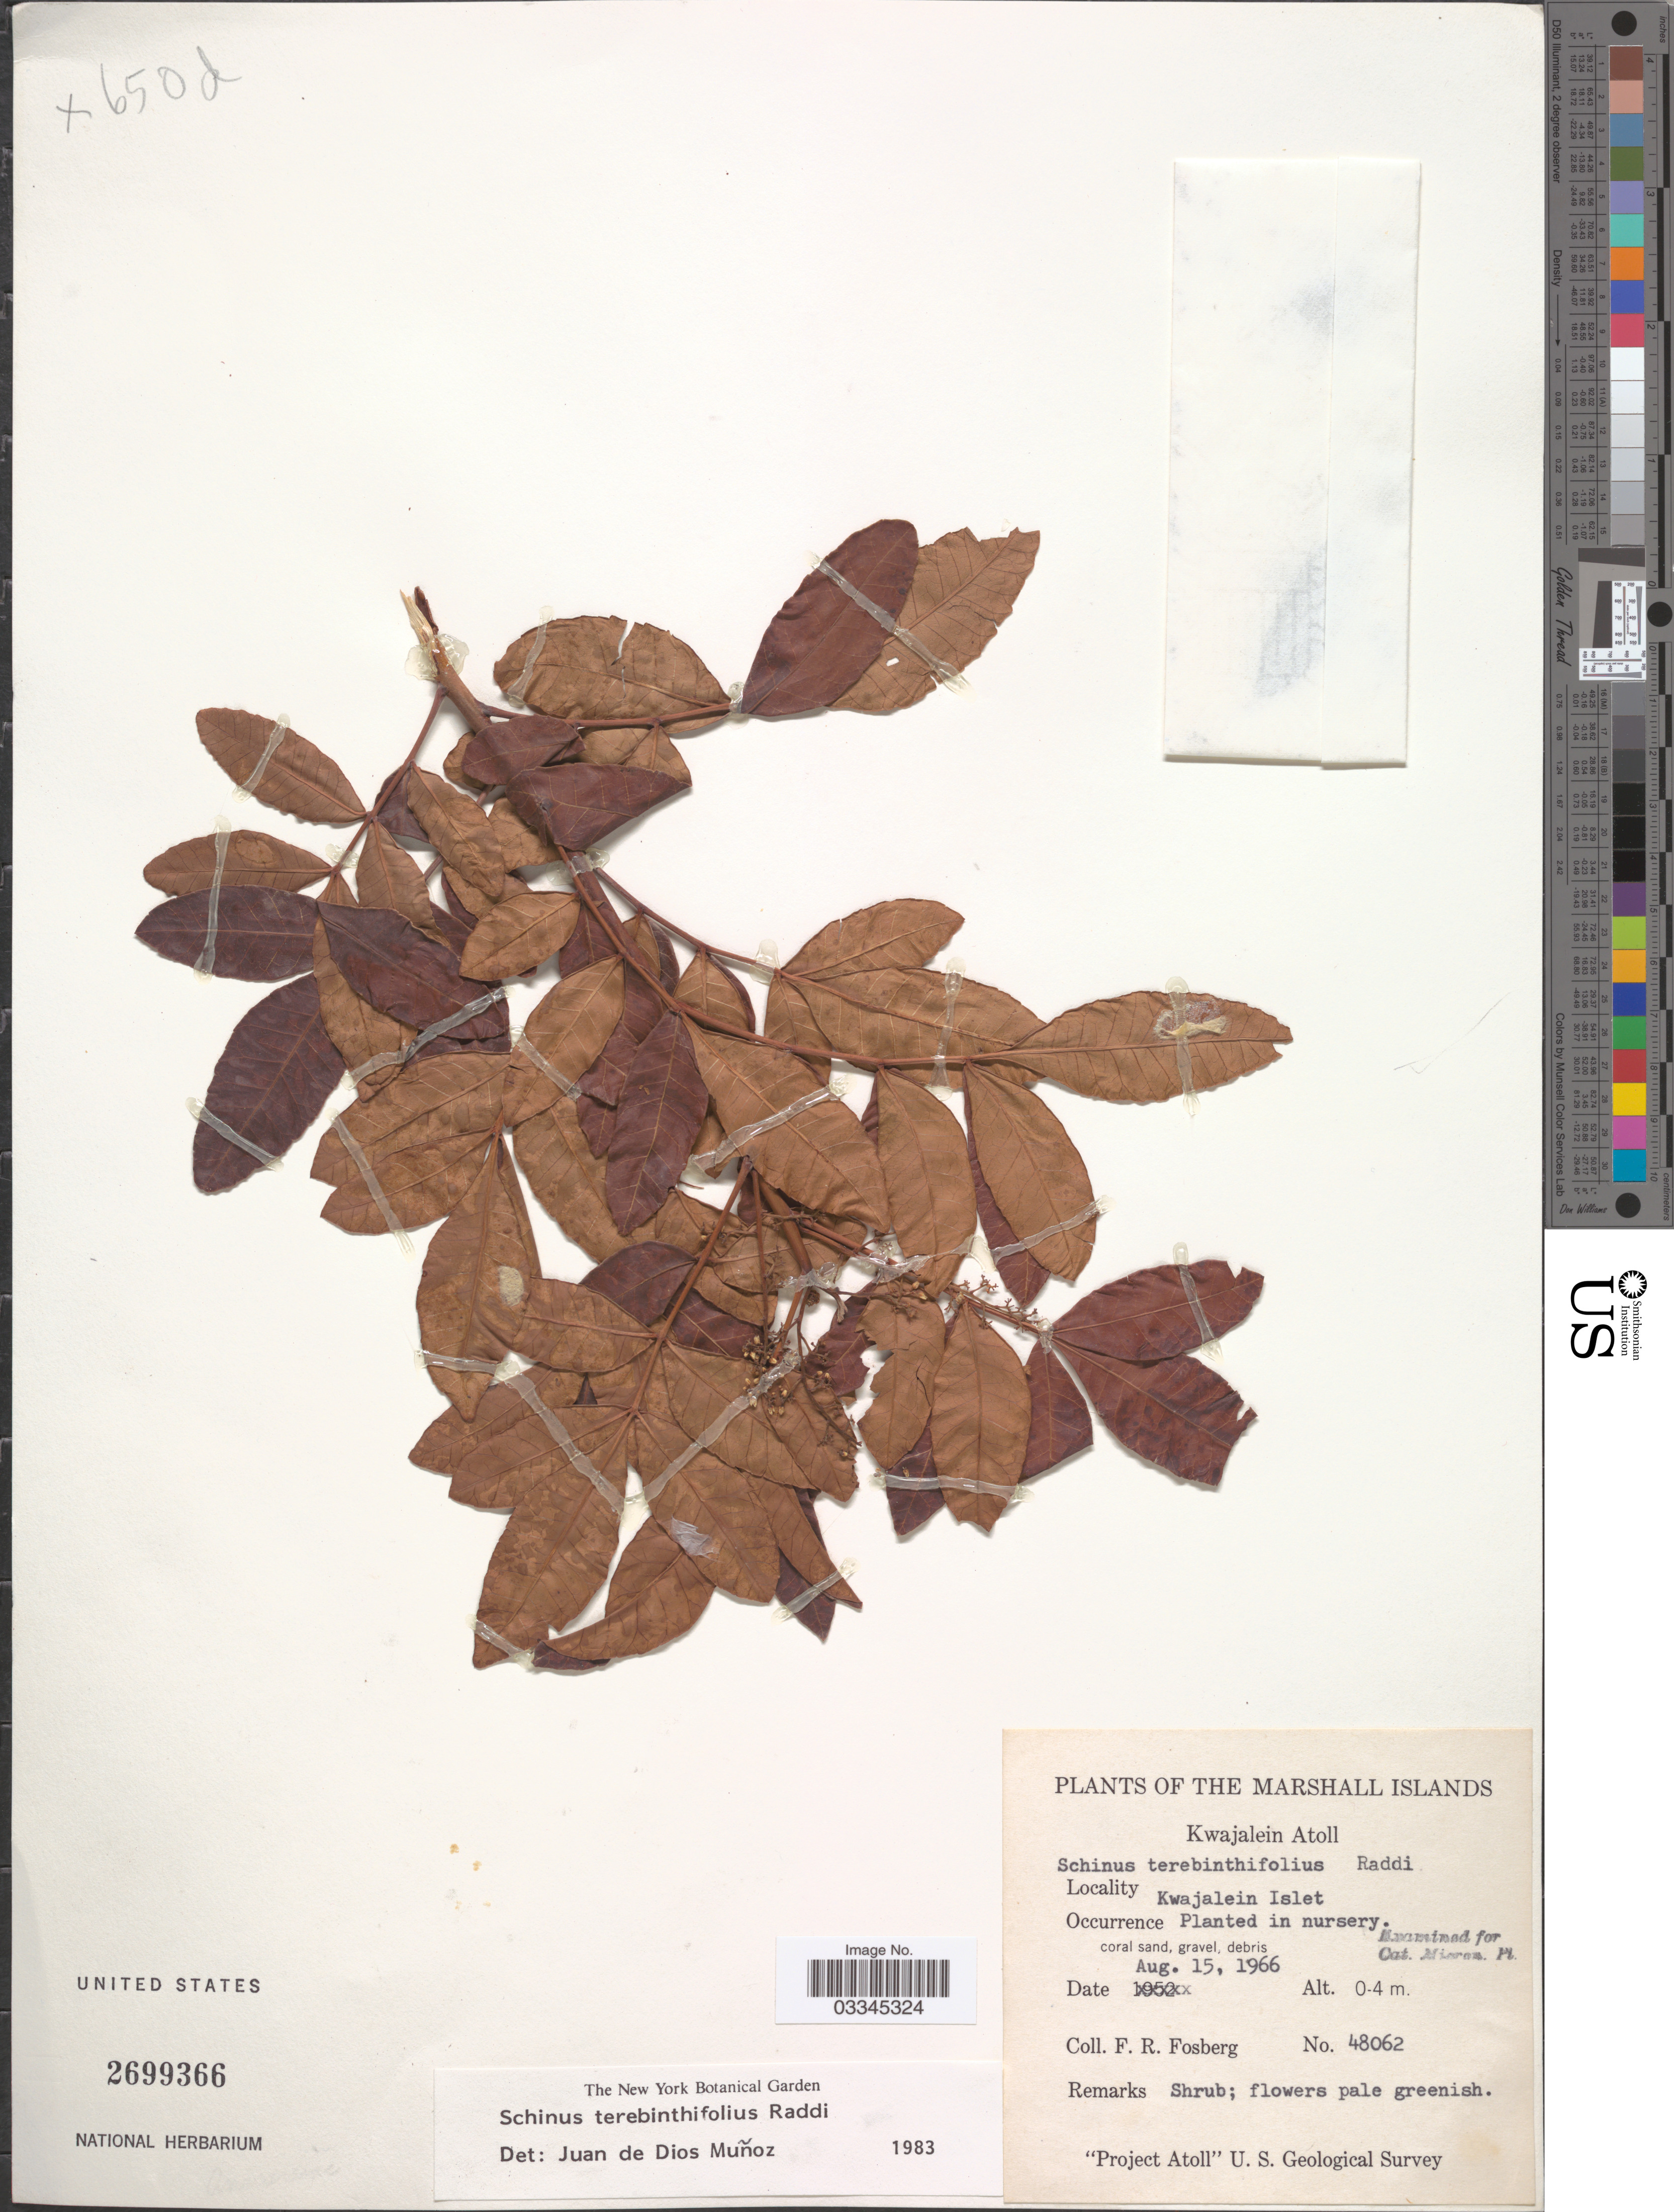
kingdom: Plantae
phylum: Tracheophyta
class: Magnoliopsida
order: Sapindales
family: Anacardiaceae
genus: Schinus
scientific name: Schinus terebinthifolia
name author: Raddi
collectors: F. R. Fosberg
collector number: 48062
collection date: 1966-08-15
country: Marshall Islands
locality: Kwajalein Atoll. Kwajalein Islet.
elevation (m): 0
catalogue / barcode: US 2699366